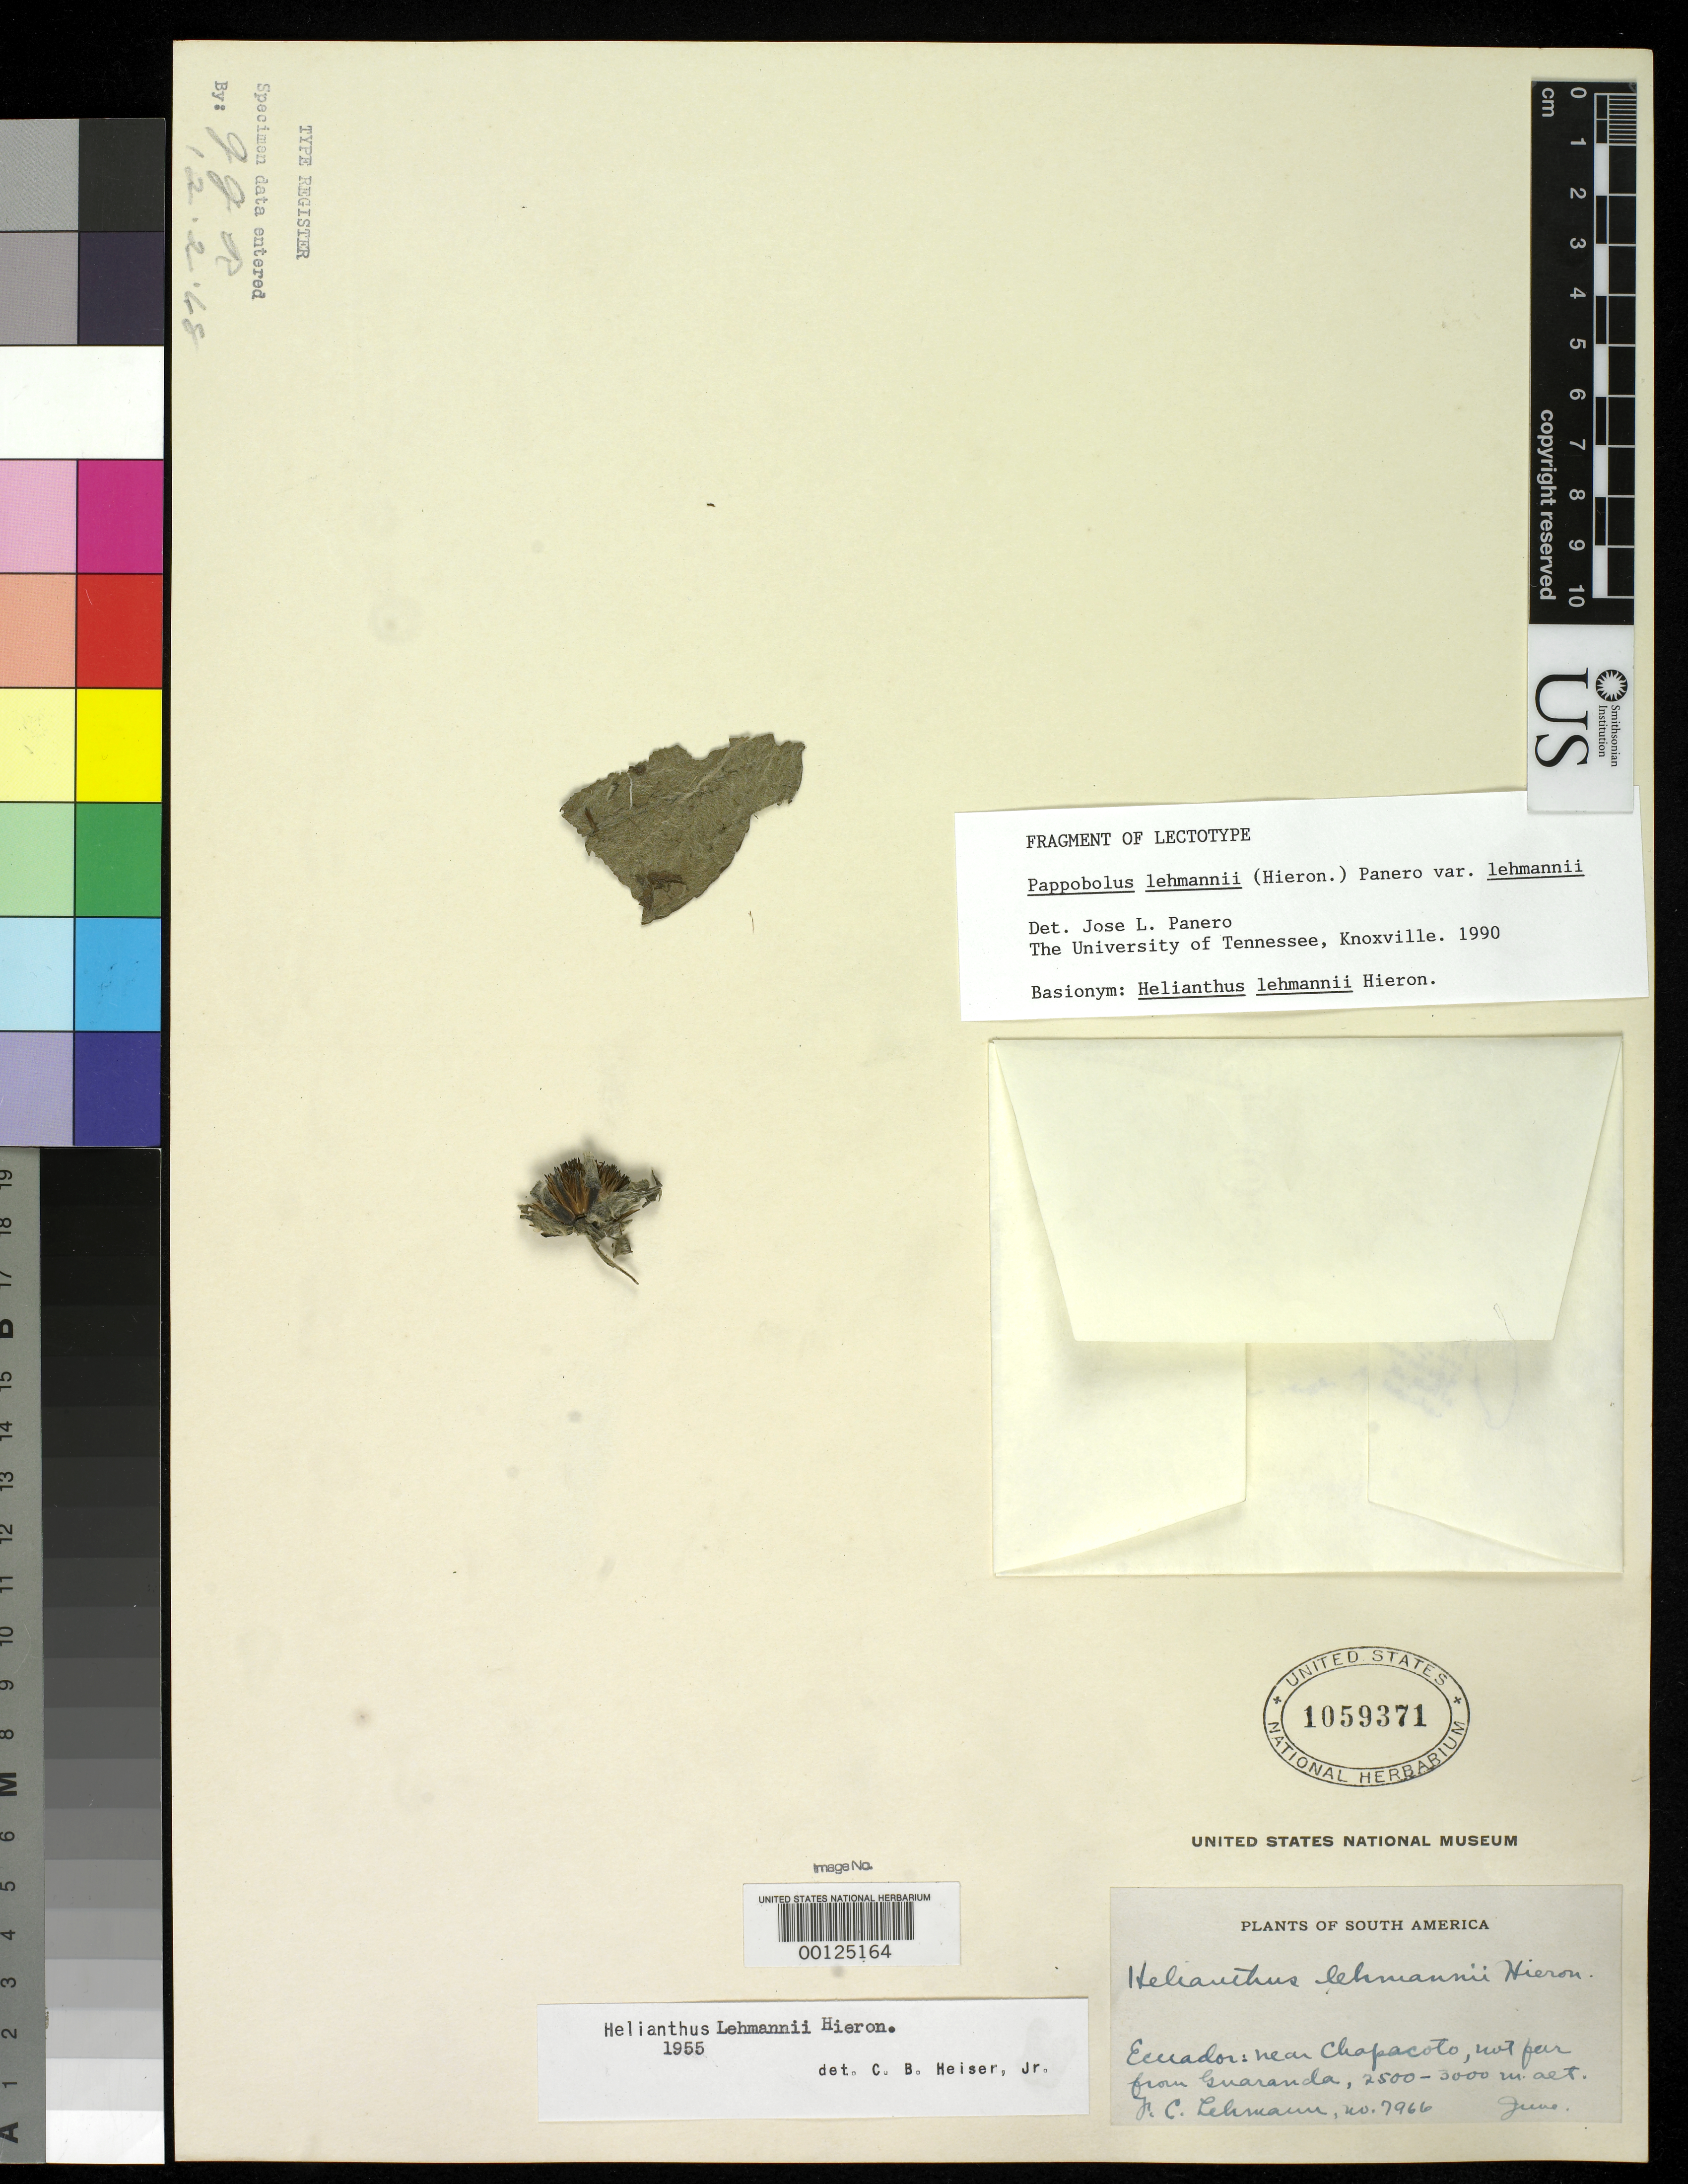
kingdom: Plantae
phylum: Tracheophyta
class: Magnoliopsida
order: Asterales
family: Asteraceae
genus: Helianthus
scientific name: Helianthus lehmannii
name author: Hieron.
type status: Isolectotype Fragment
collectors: F. C. Lehmann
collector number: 7966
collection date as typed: Jun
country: Ecuador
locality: Near Chapacoto not far from Guaranda.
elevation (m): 2500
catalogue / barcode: US 1059371